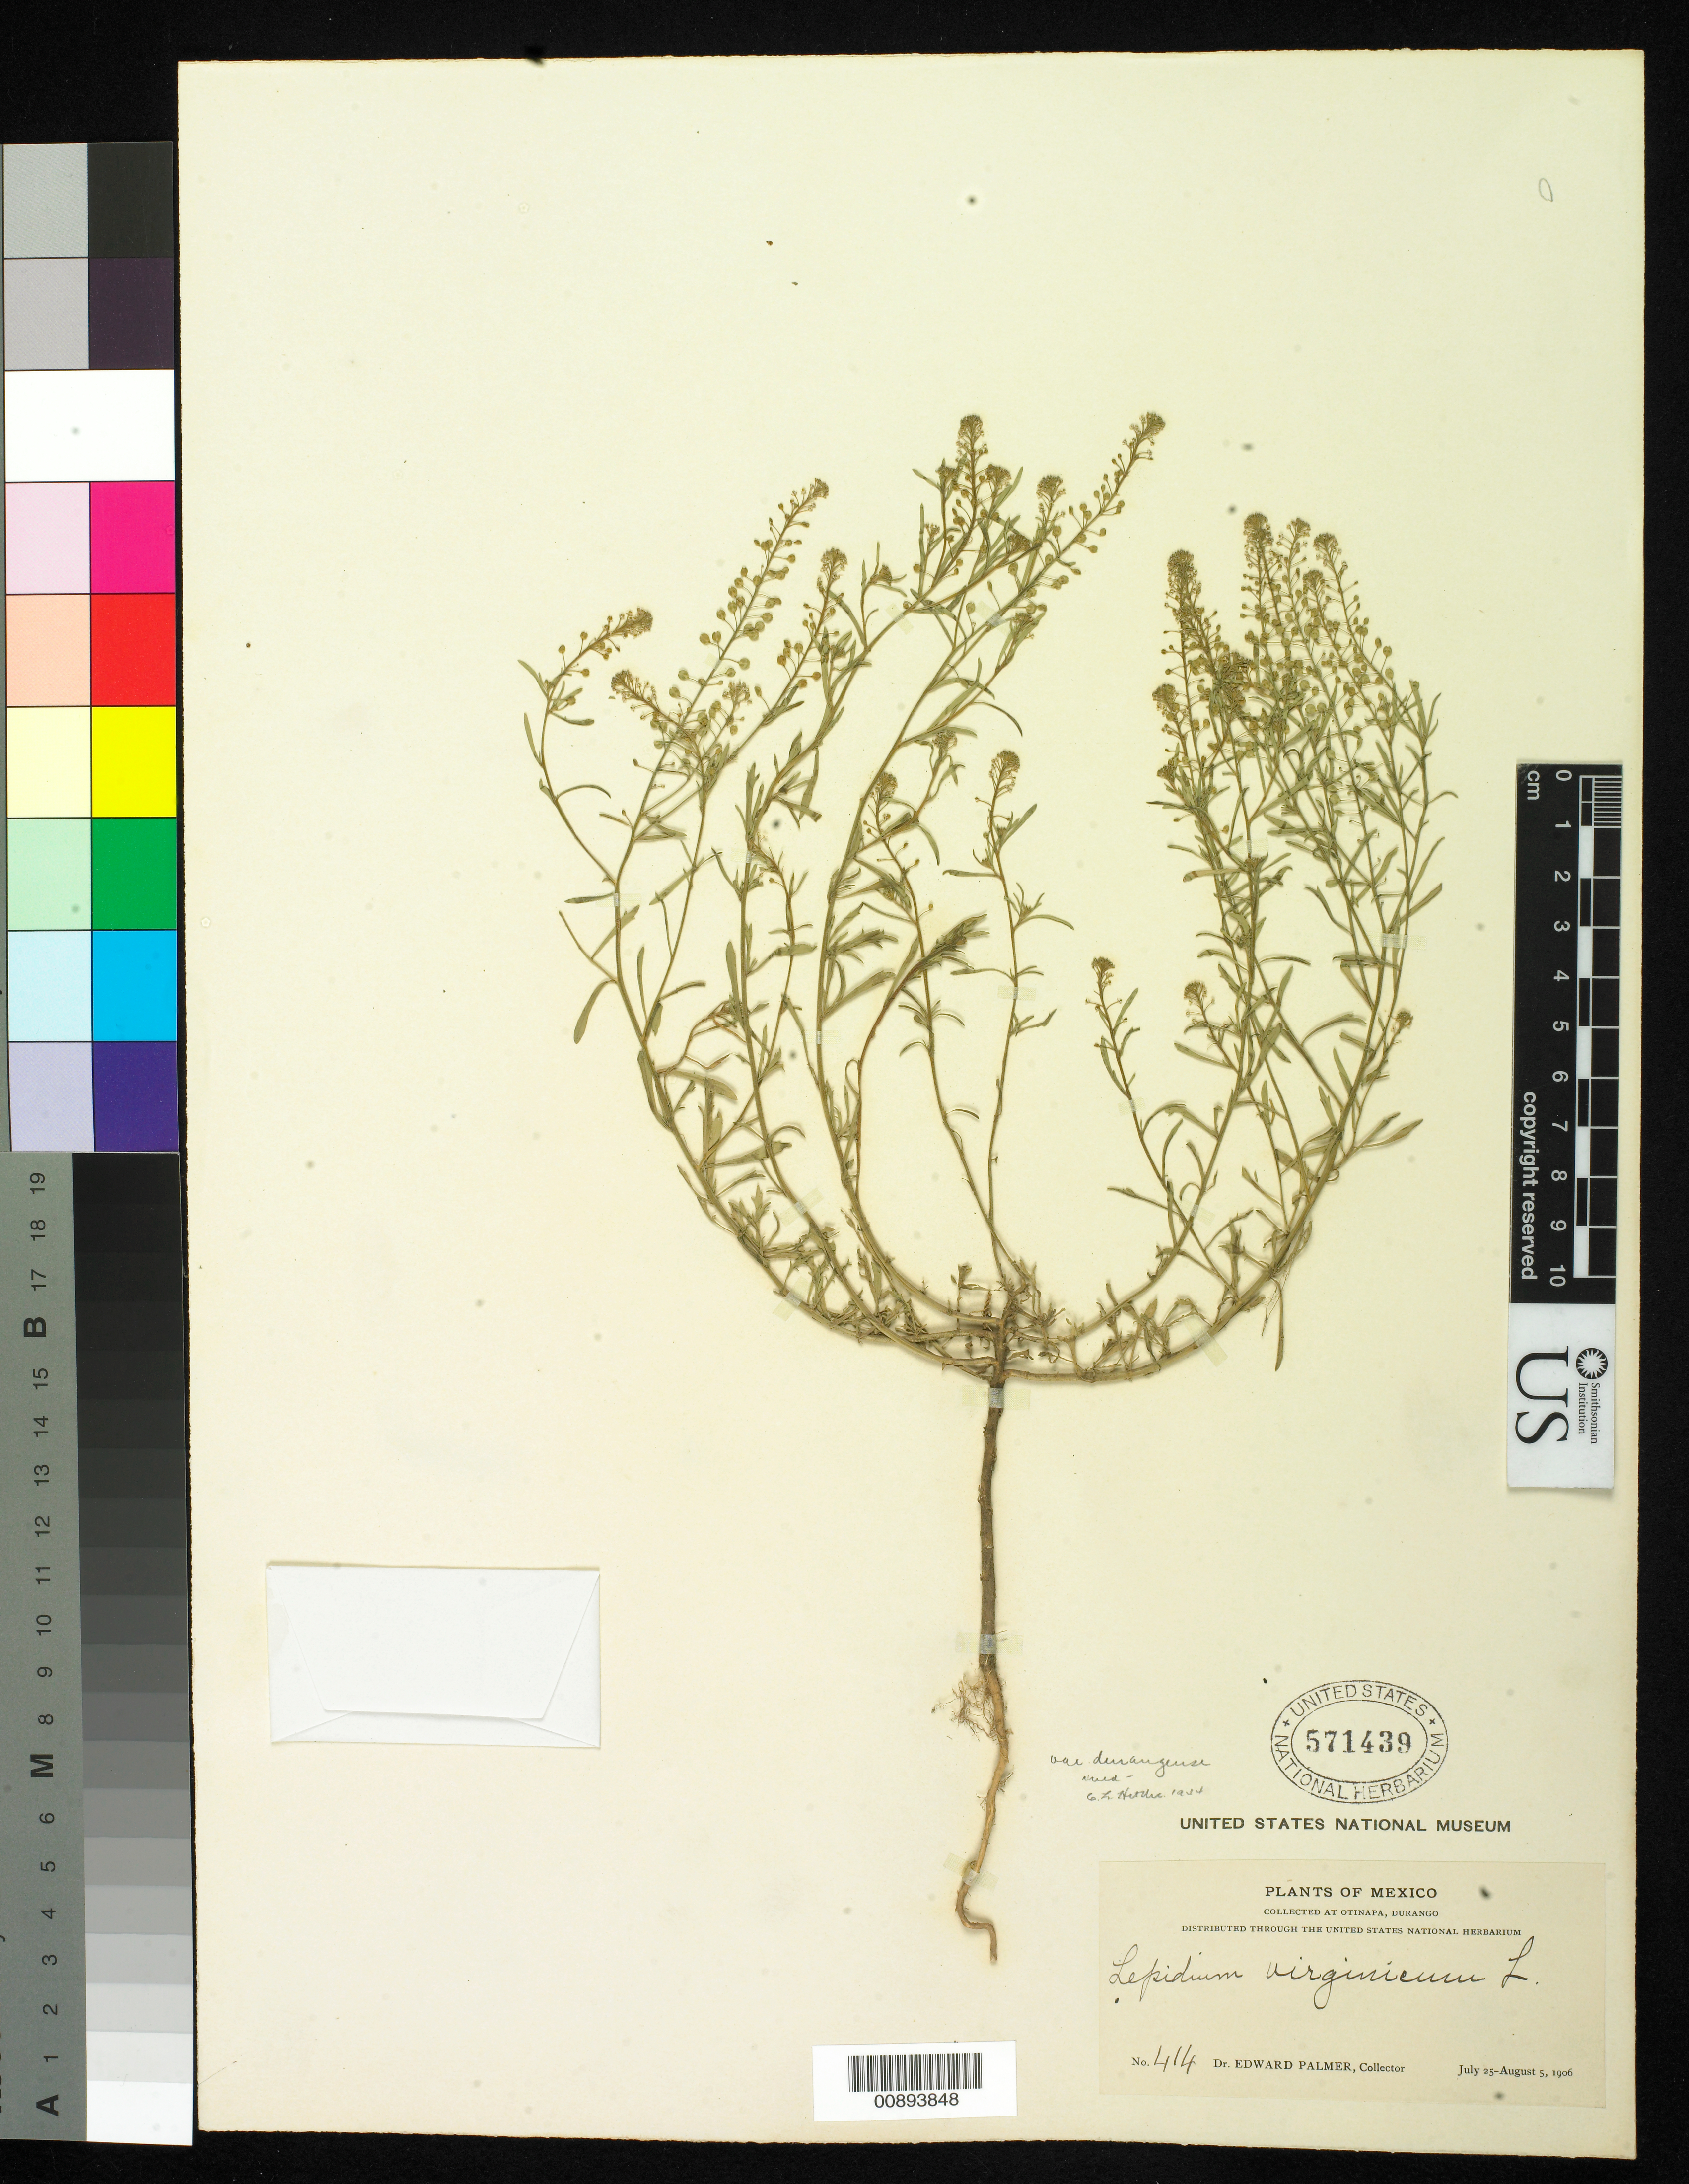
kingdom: Plantae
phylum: Tracheophyta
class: Magnoliopsida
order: Brassicales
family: Brassicaceae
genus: Lepidium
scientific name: Lepidium virginicum var. durangense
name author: C.L. Hitchc.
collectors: E. Palmer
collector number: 414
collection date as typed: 25 Jul 1906 to 05 Aug 1906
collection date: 1906-07-25/1906-08-05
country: Mexico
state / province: Durango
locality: Otinapa, Durango.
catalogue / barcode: US 571439